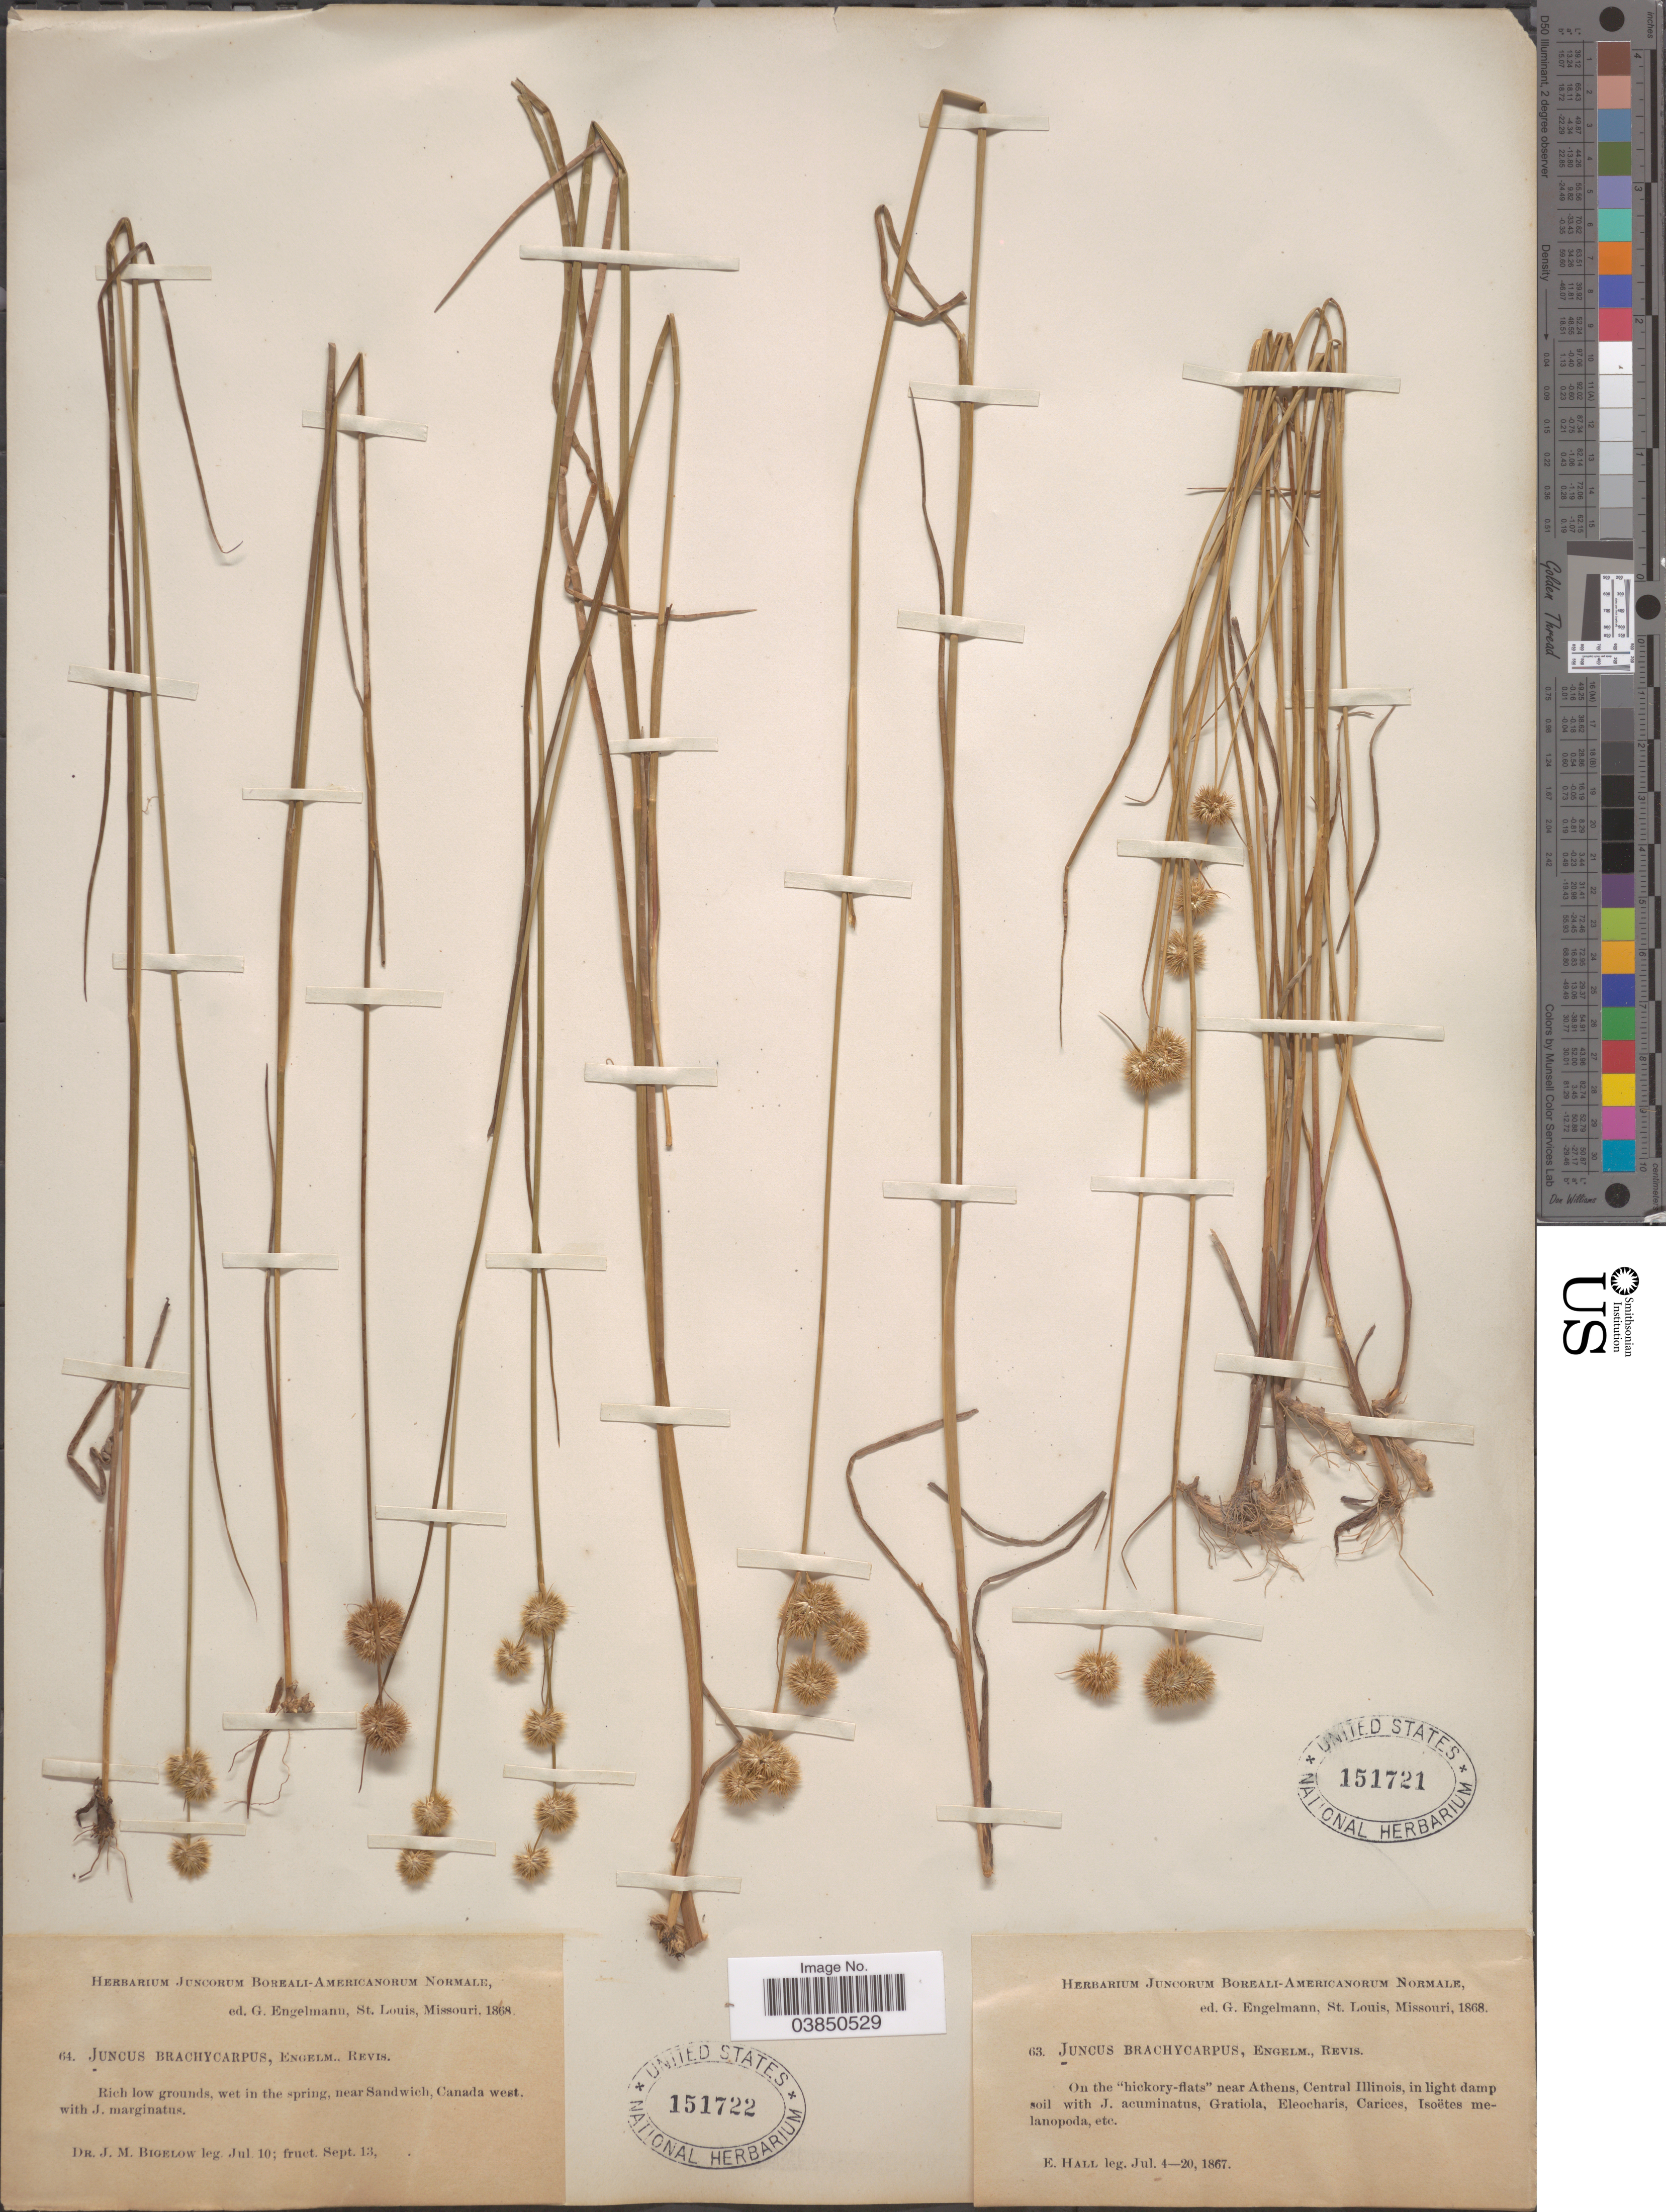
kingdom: Plantae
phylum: Tracheophyta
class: Liliopsida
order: Poales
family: Juncaceae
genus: Juncus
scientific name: Juncus brachycarpus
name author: Engelm.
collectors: J. M. Bigelow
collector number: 64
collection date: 1868-07-10/1868-09-13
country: Canada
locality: Neart Sandwich, Canada west.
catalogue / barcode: US 151722-2